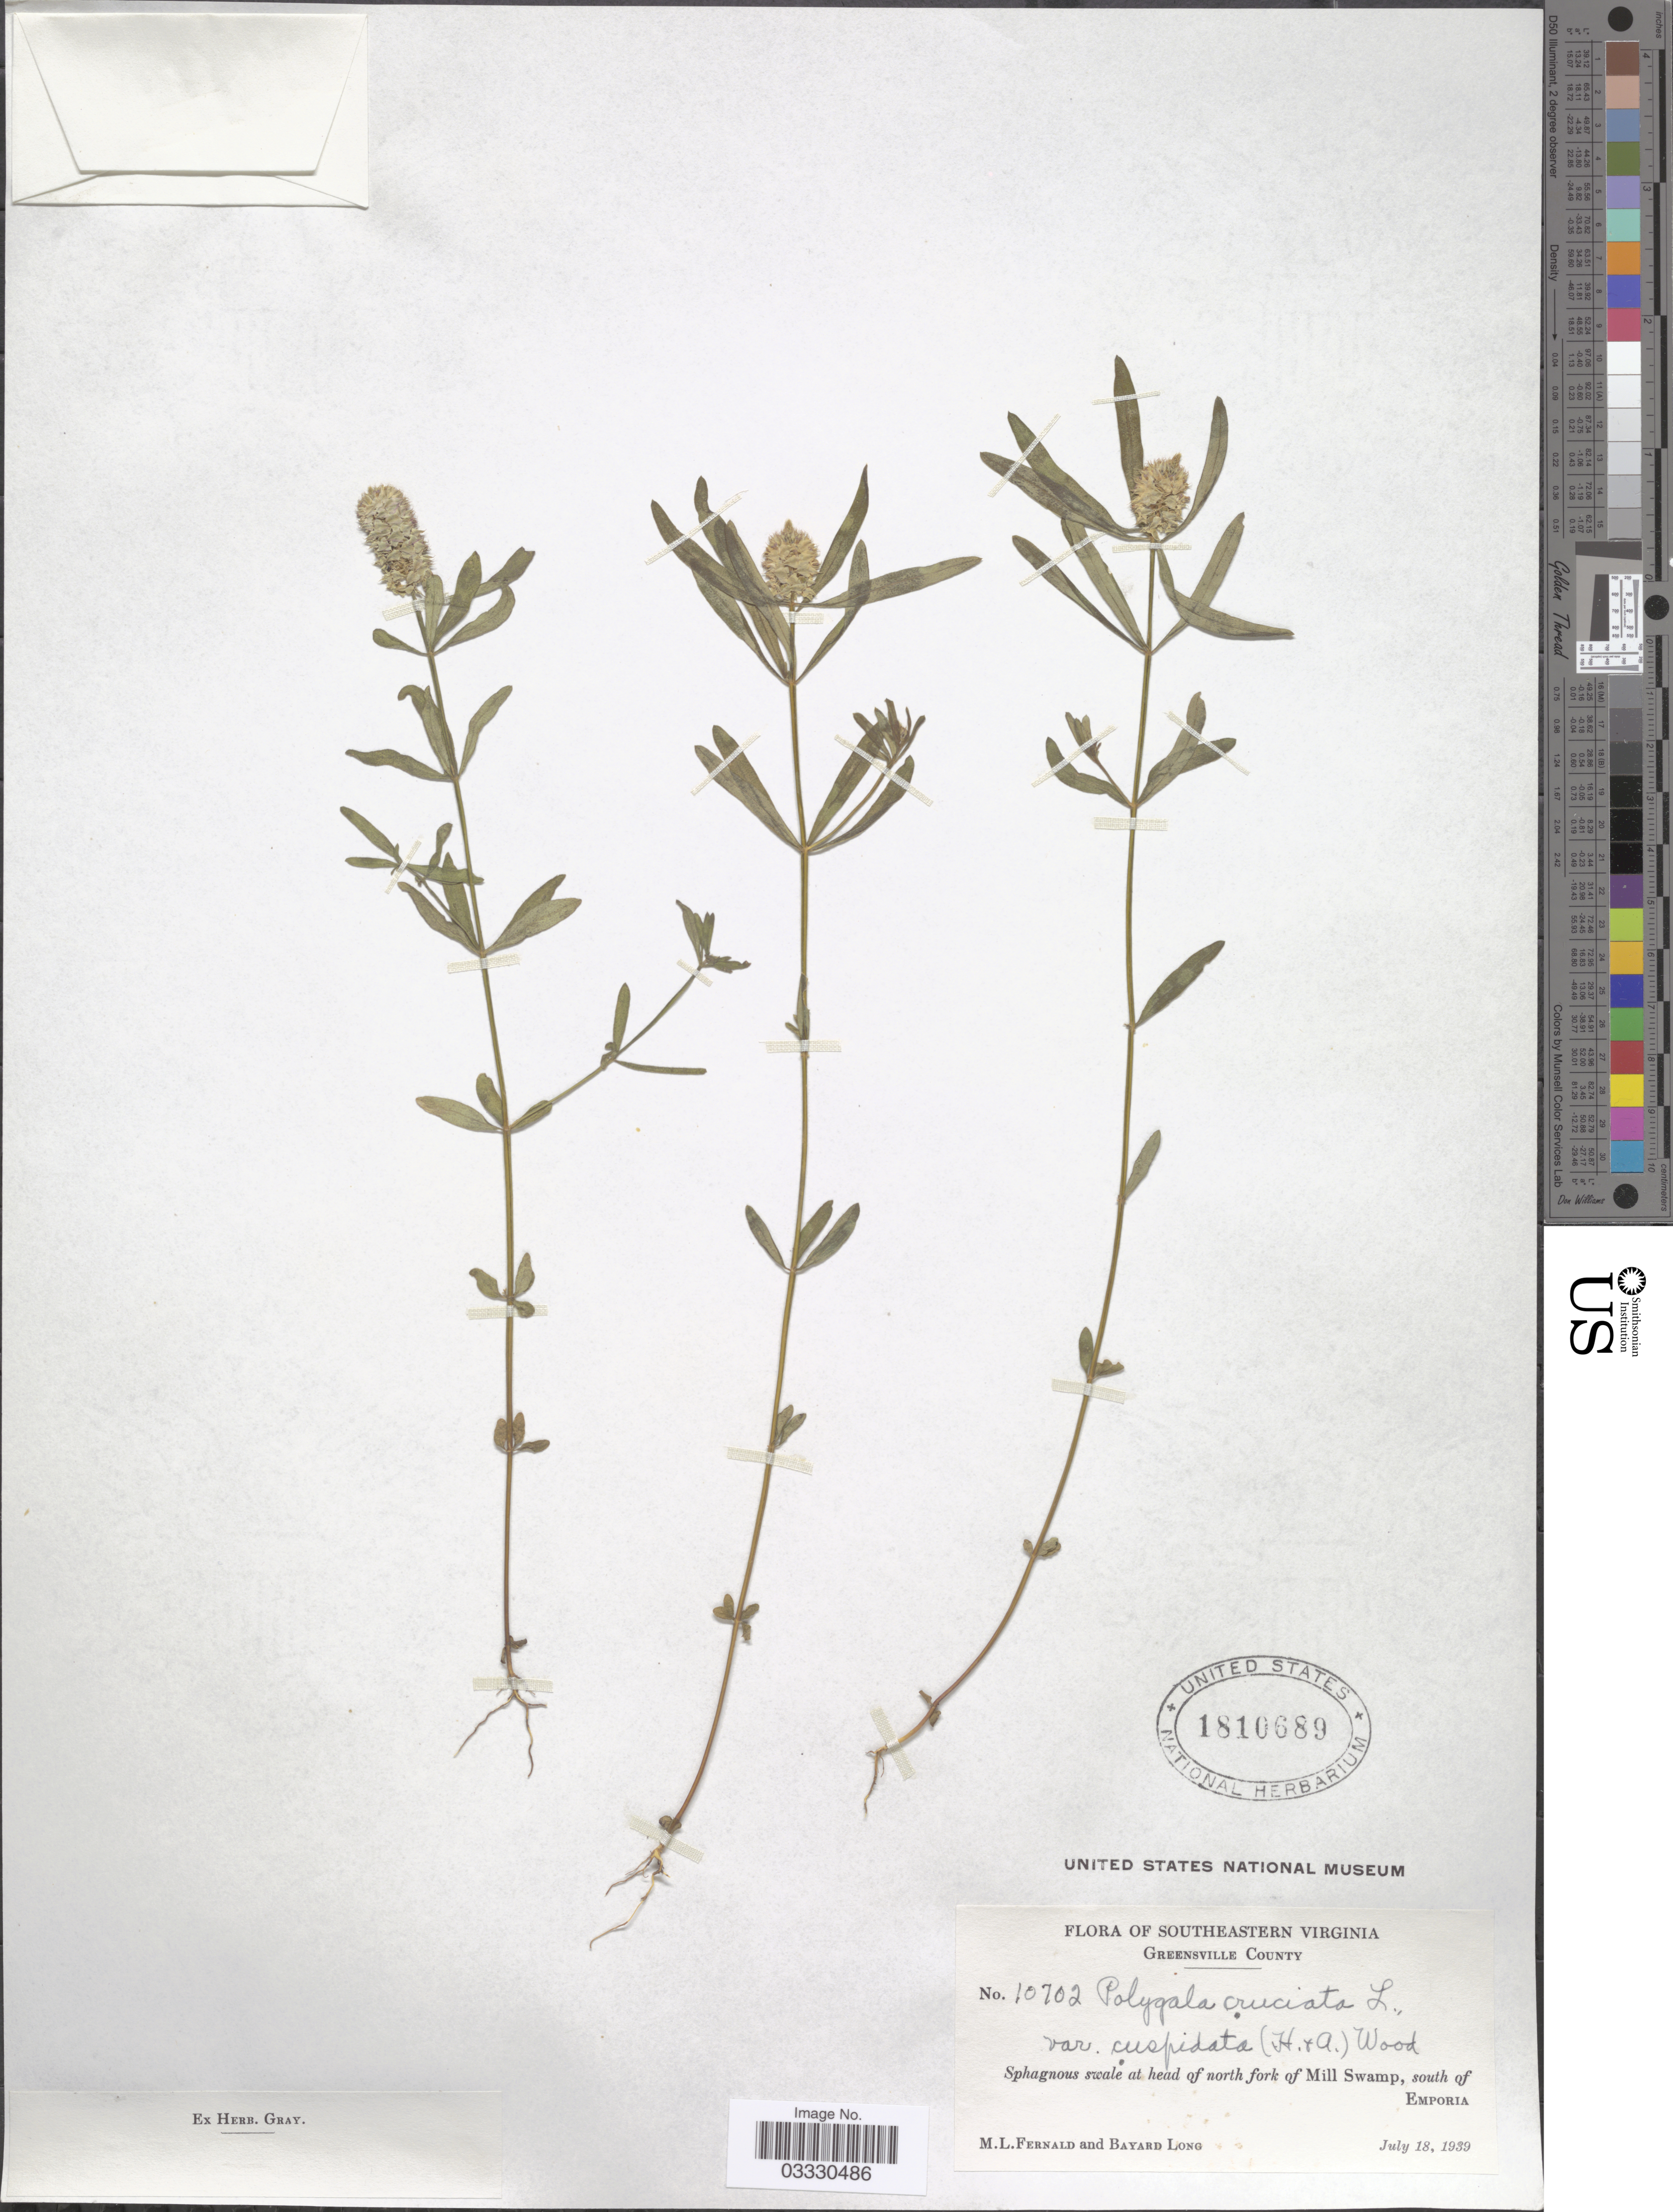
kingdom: Plantae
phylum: Tracheophyta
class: Magnoliopsida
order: Fabales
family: Polygalaceae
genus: Polygala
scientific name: Polygala cruciata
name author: L.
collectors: M. L. Fernald & B. Long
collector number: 10702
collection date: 1939-07-18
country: United States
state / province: Virginia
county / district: Greensville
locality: Southeastern Virginia. Greensville County. At the head of north fork of Mill Swamp, south of Emporia.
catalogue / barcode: US 1810689